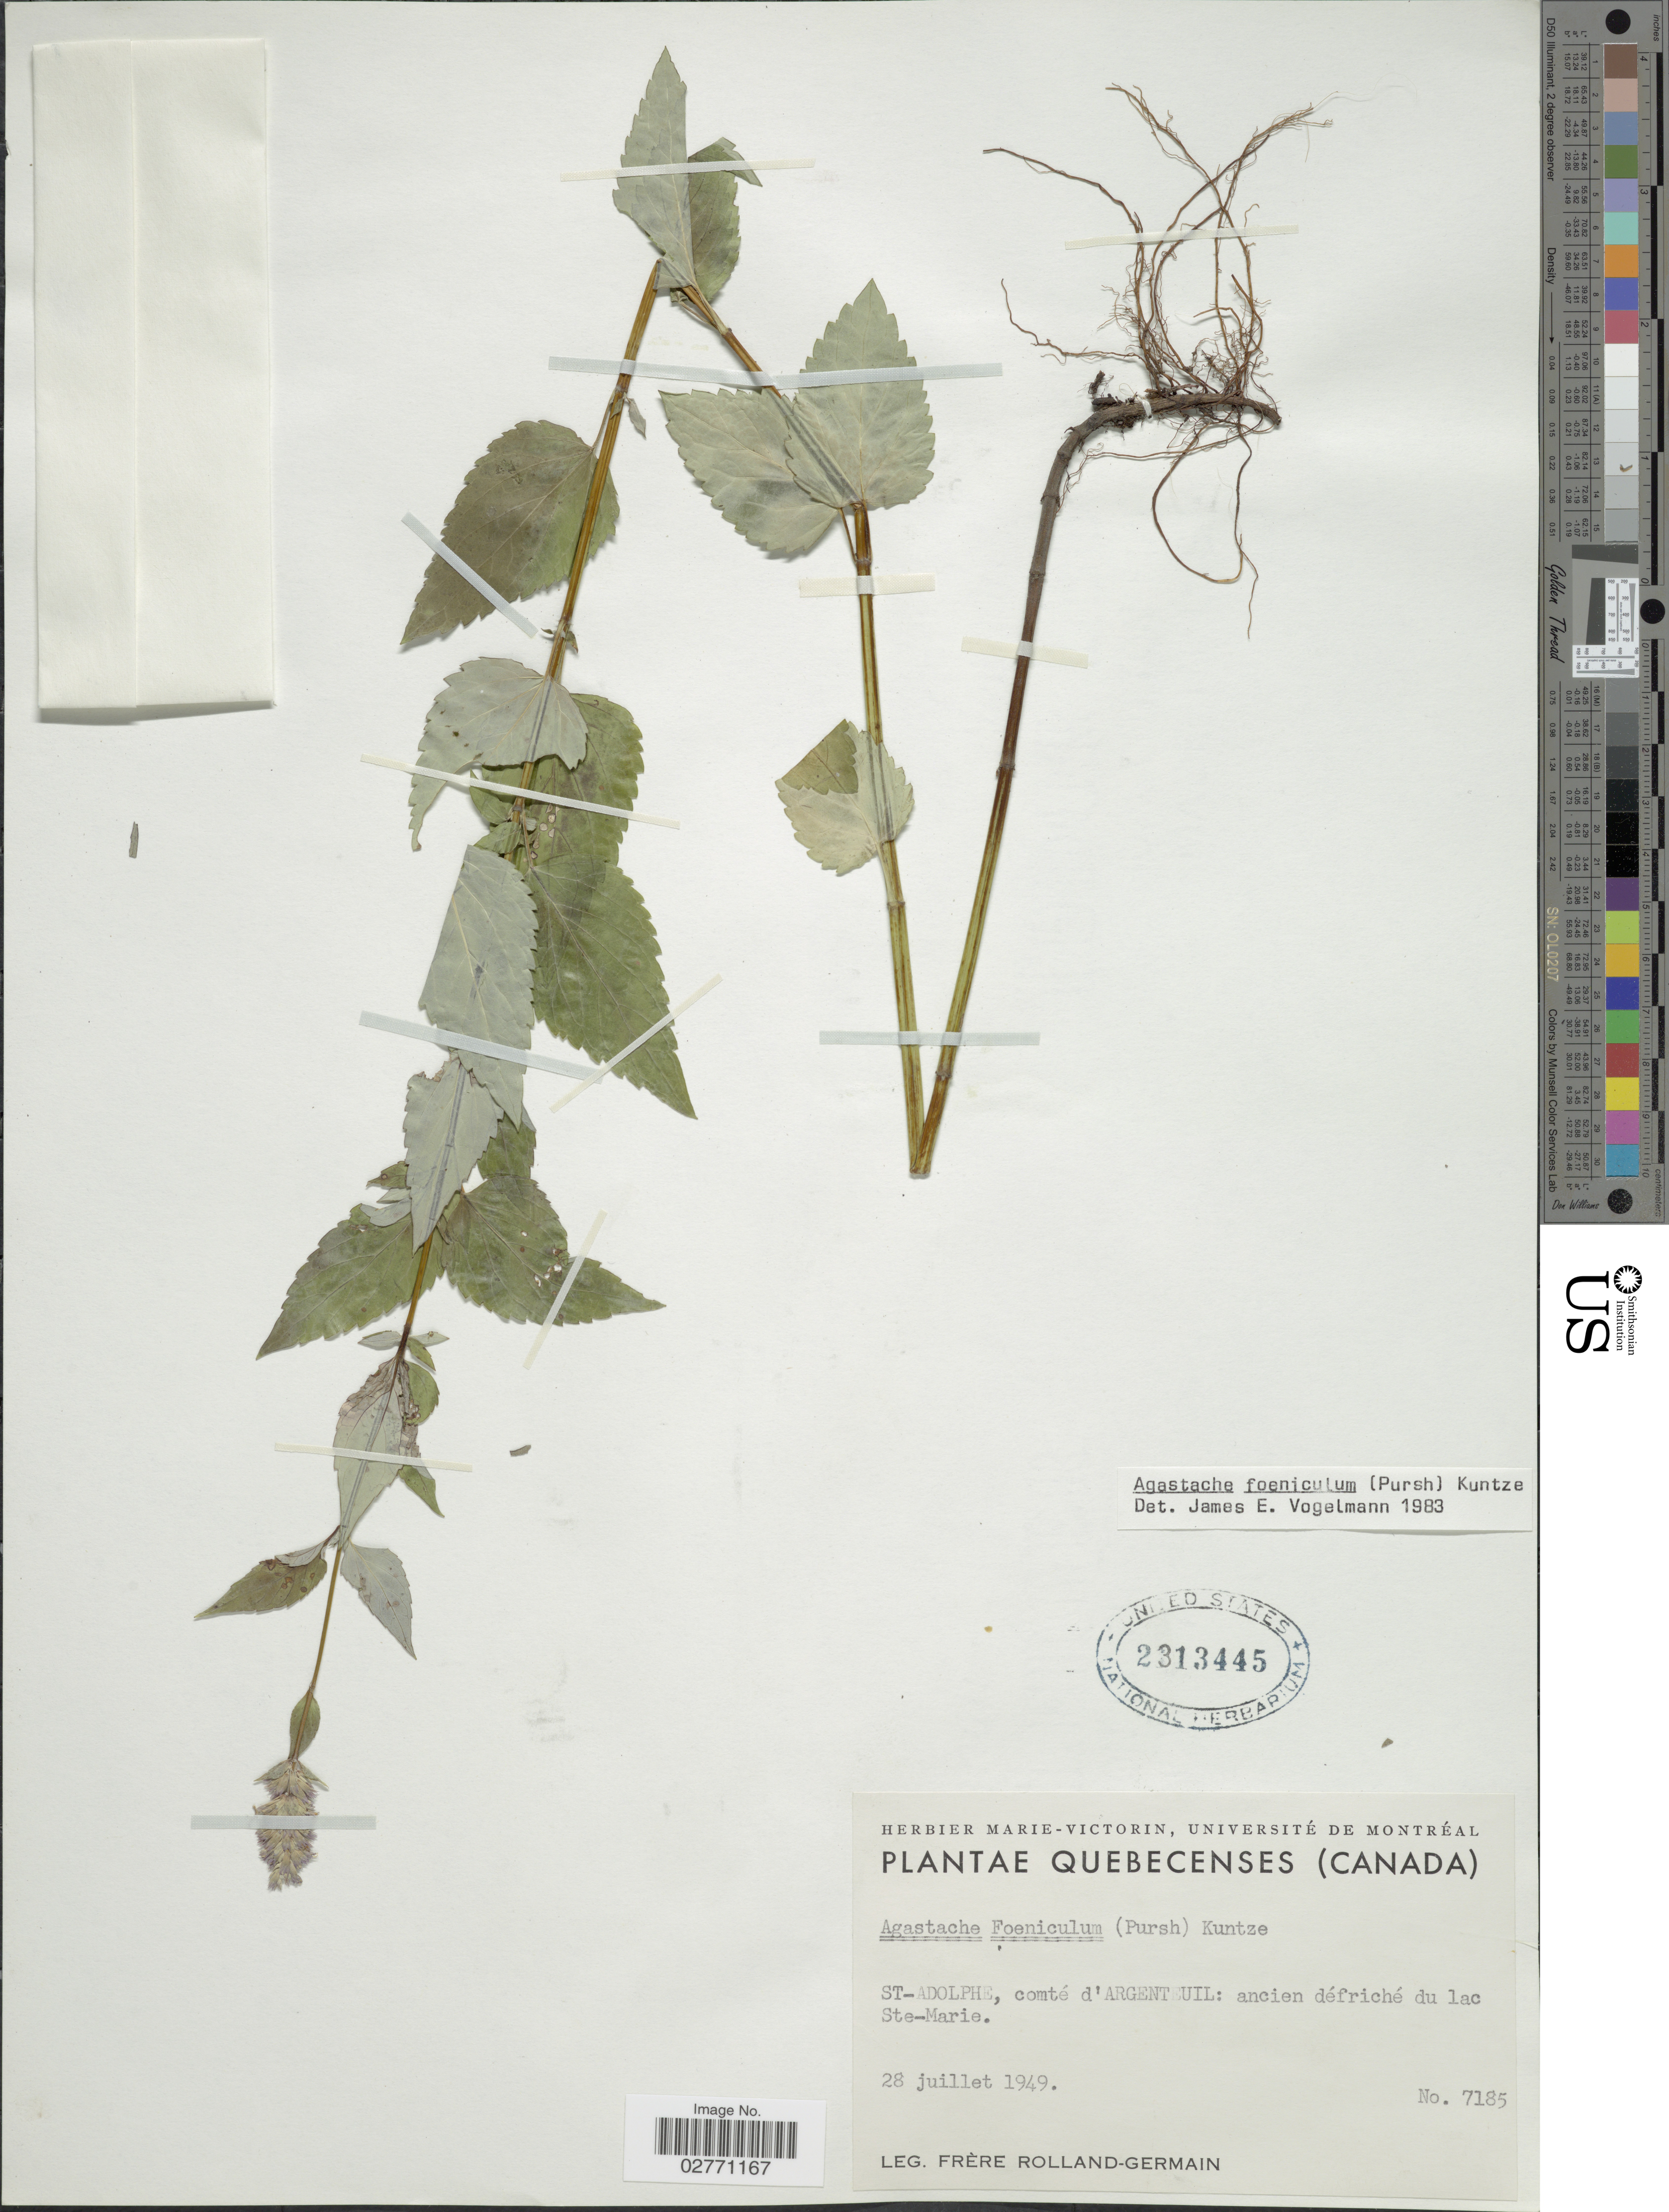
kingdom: Plantae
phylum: Tracheophyta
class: Magnoliopsida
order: Lamiales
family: Lamiaceae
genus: Agastache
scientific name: Agastache foeniculum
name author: (Pursh) Kuntze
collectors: Rolland-Germain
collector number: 7185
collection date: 1949-07-28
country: Canada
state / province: Quebec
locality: St-Adolphe, comté d'Argenteuil: ancien défriché du lac Ste-Marie.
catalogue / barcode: US 2313445